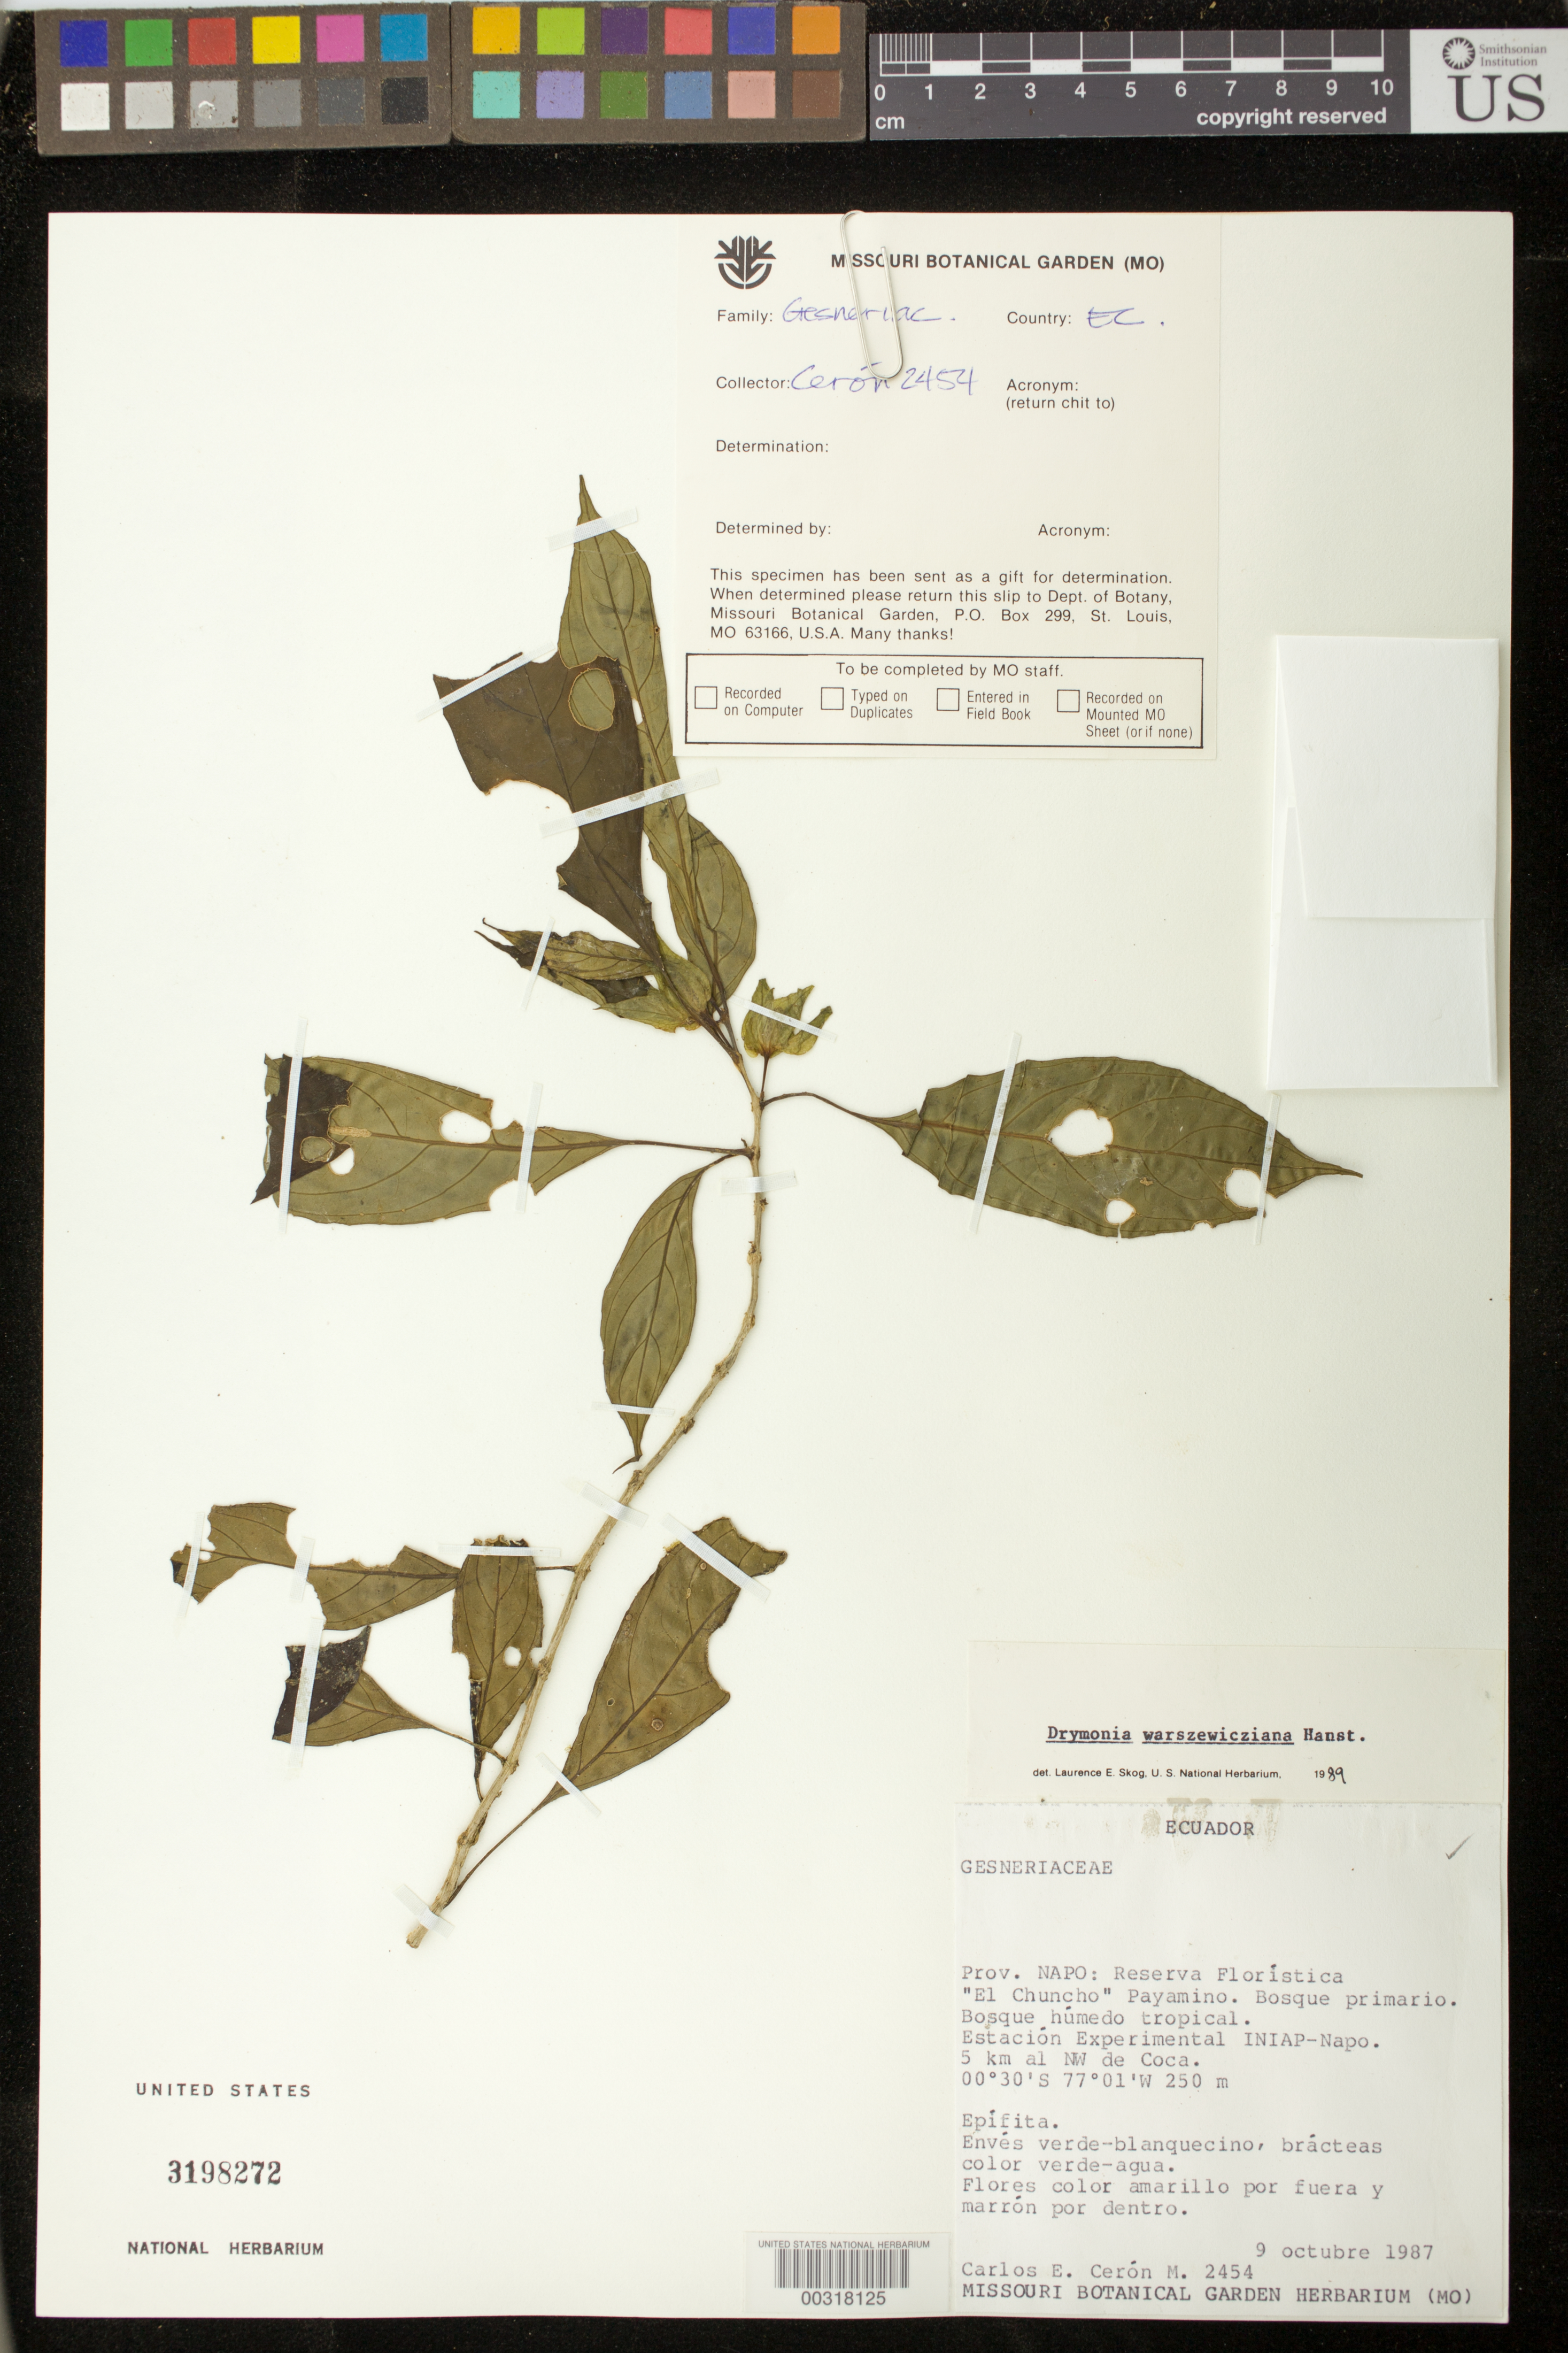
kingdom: Plantae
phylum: Tracheophyta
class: Magnoliopsida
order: Lamiales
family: Gesneriaceae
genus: Drymonia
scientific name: Drymonia warszewicziana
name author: Hanst.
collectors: C. E. Cerón M.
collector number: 2454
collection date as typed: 09 Oct 1987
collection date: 1987-10-09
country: Ecuador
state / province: Napo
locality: Reserva Floristica "El Chuncho' Payamino, Estacion Experimental Iniap-Napo, 5 km NW of Coca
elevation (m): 250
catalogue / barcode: US 3198272